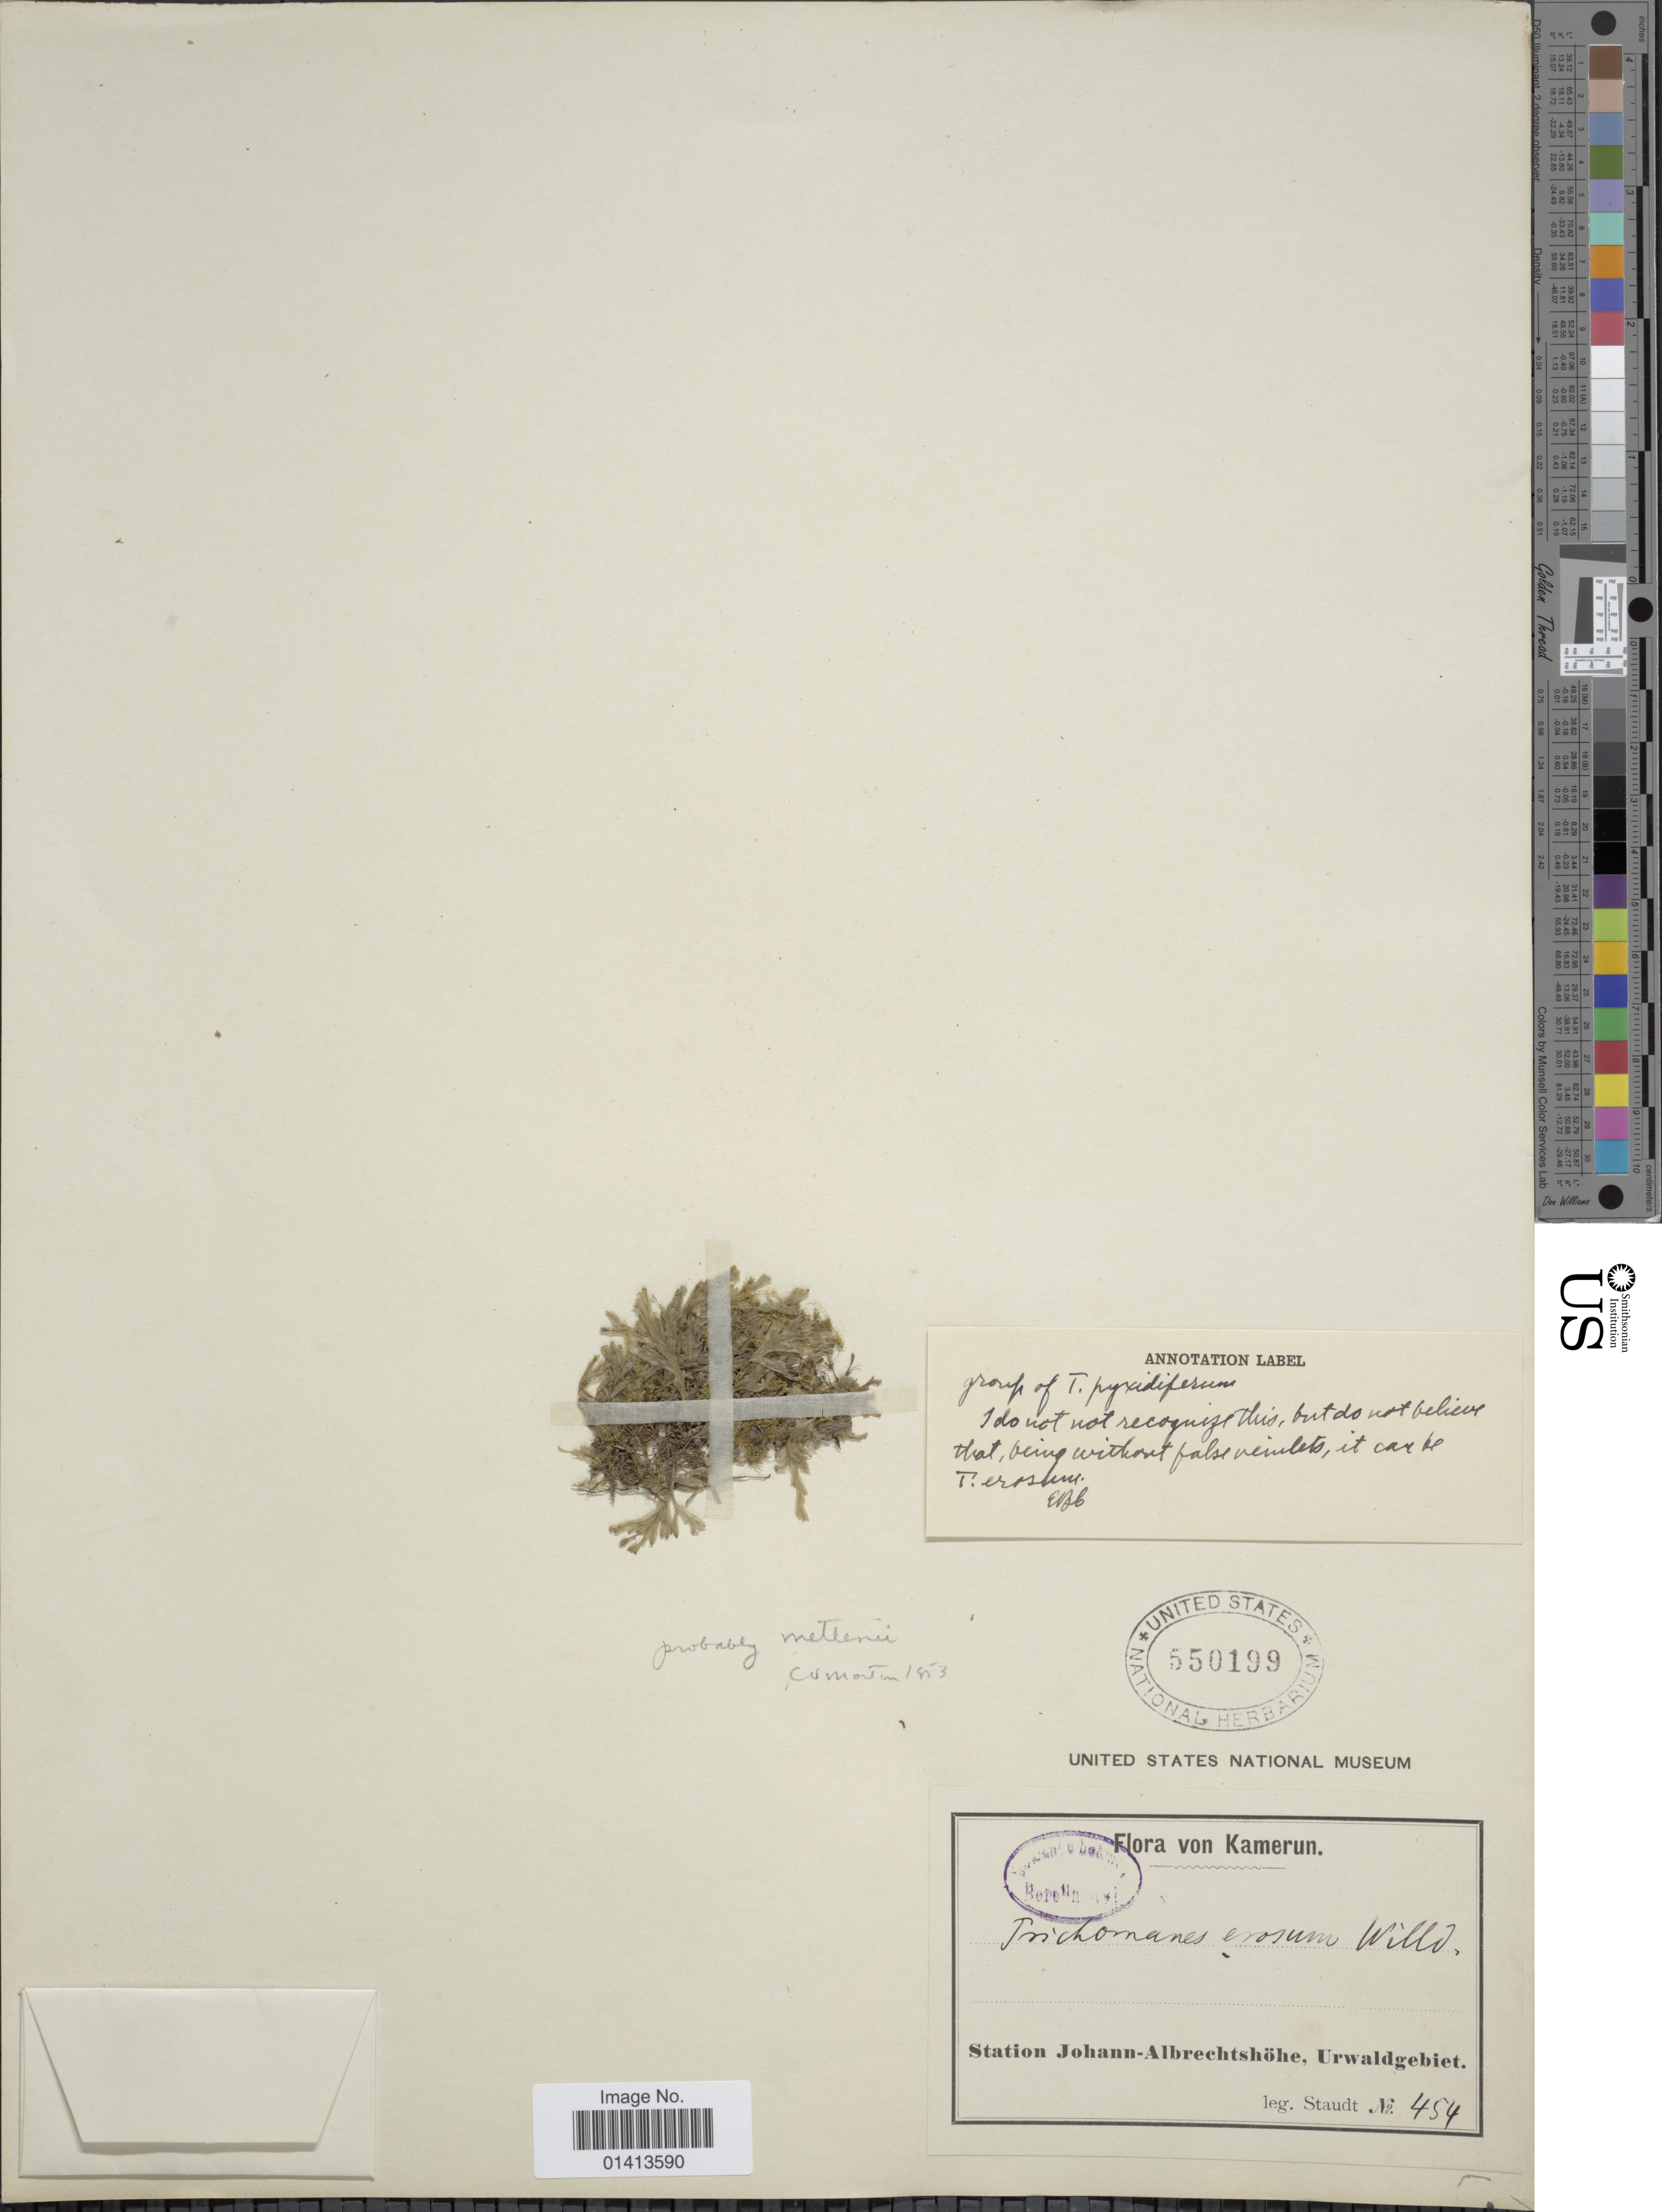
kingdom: Plantae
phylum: Tracheophyta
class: Polypodiopsida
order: Hymenophyllales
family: Hymenophyllaceae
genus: Crepidomanes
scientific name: Crepidomanes mettenii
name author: (C. Chr.) Ebihara & Dubuisson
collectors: -. Staudt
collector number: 454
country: Cameroon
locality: Station Johann-Albrechthöhe, Urwaldgebiet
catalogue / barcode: US 550199